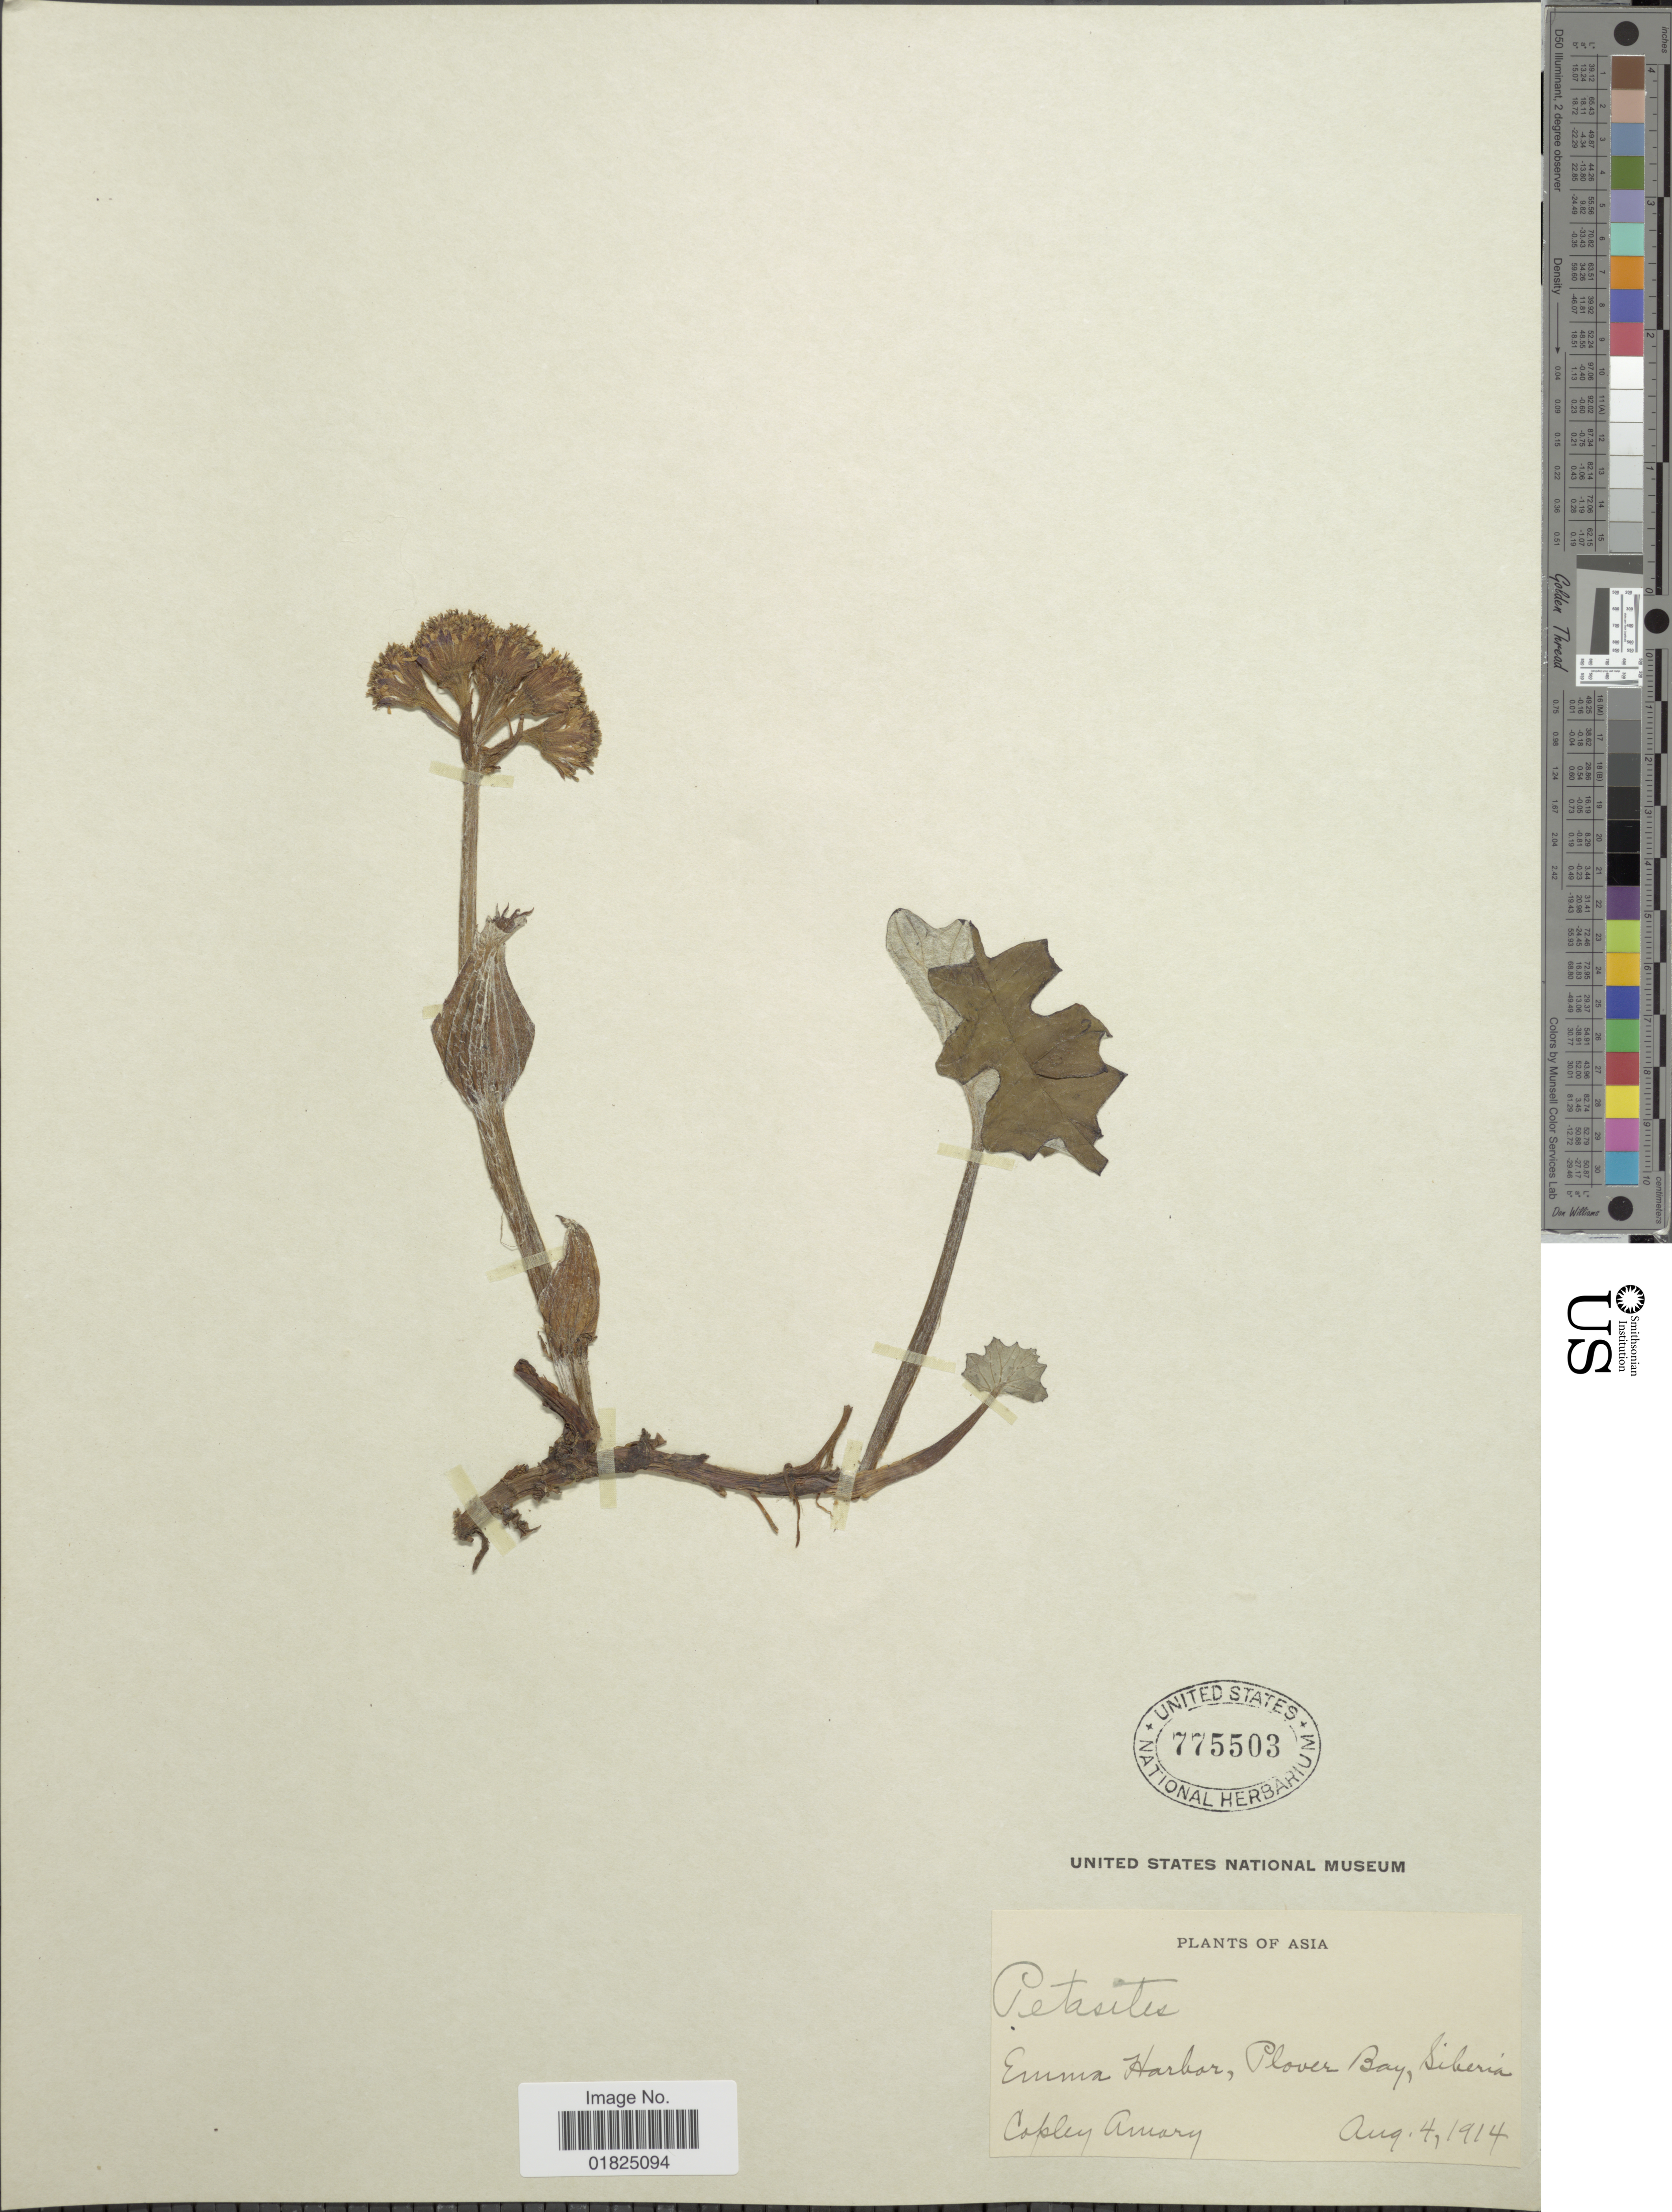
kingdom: Plantae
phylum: Tracheophyta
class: Magnoliopsida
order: Asterales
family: Asteraceae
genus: Petasites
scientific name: Petasites sp.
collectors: C. Amary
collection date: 1914-08-04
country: Russian Federation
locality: Asia, Emma Harbor, Plover Bay, Siberia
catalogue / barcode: US 775503